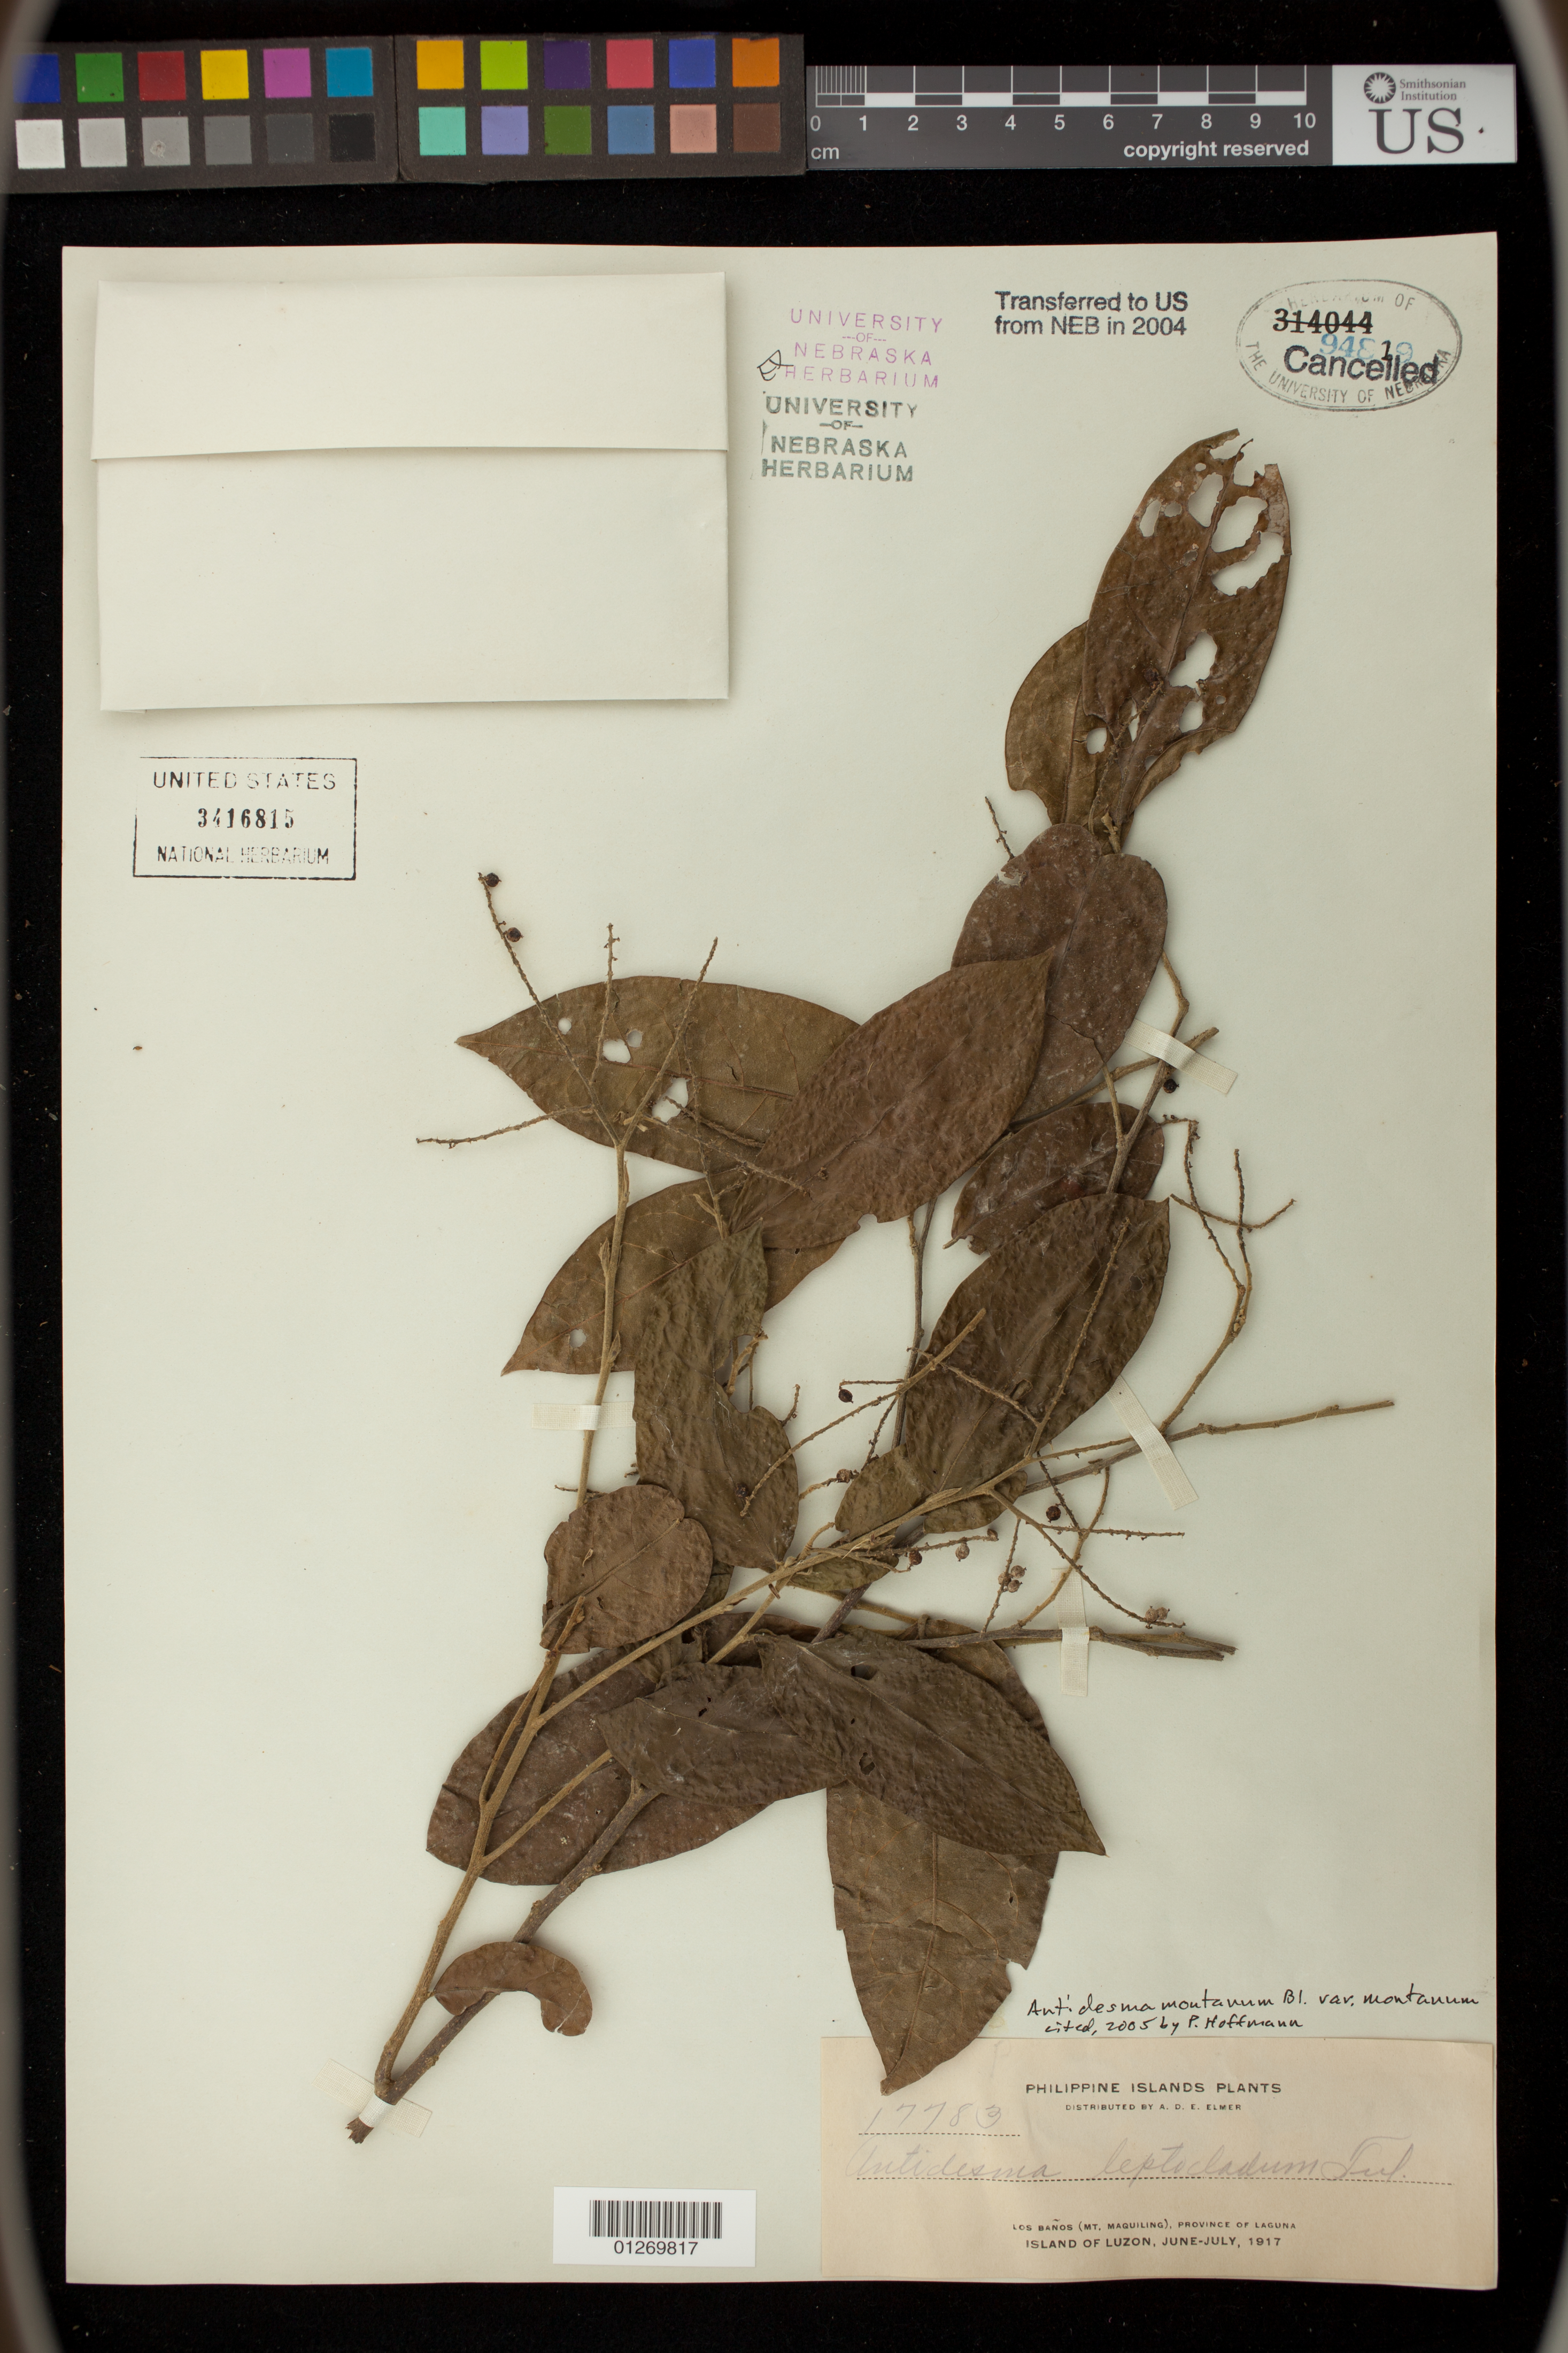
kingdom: Plantae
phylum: Tracheophyta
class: Magnoliopsida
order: Malpighiales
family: Phyllanthaceae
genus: Antidesma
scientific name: Antidesma montanum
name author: Blume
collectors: A. D. E. Elmer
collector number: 17783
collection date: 1917-06/1917-07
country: Philippines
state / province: Calabarzon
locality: Los Banos (Mt. Maquiling), Province of Laguna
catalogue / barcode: US 3416815